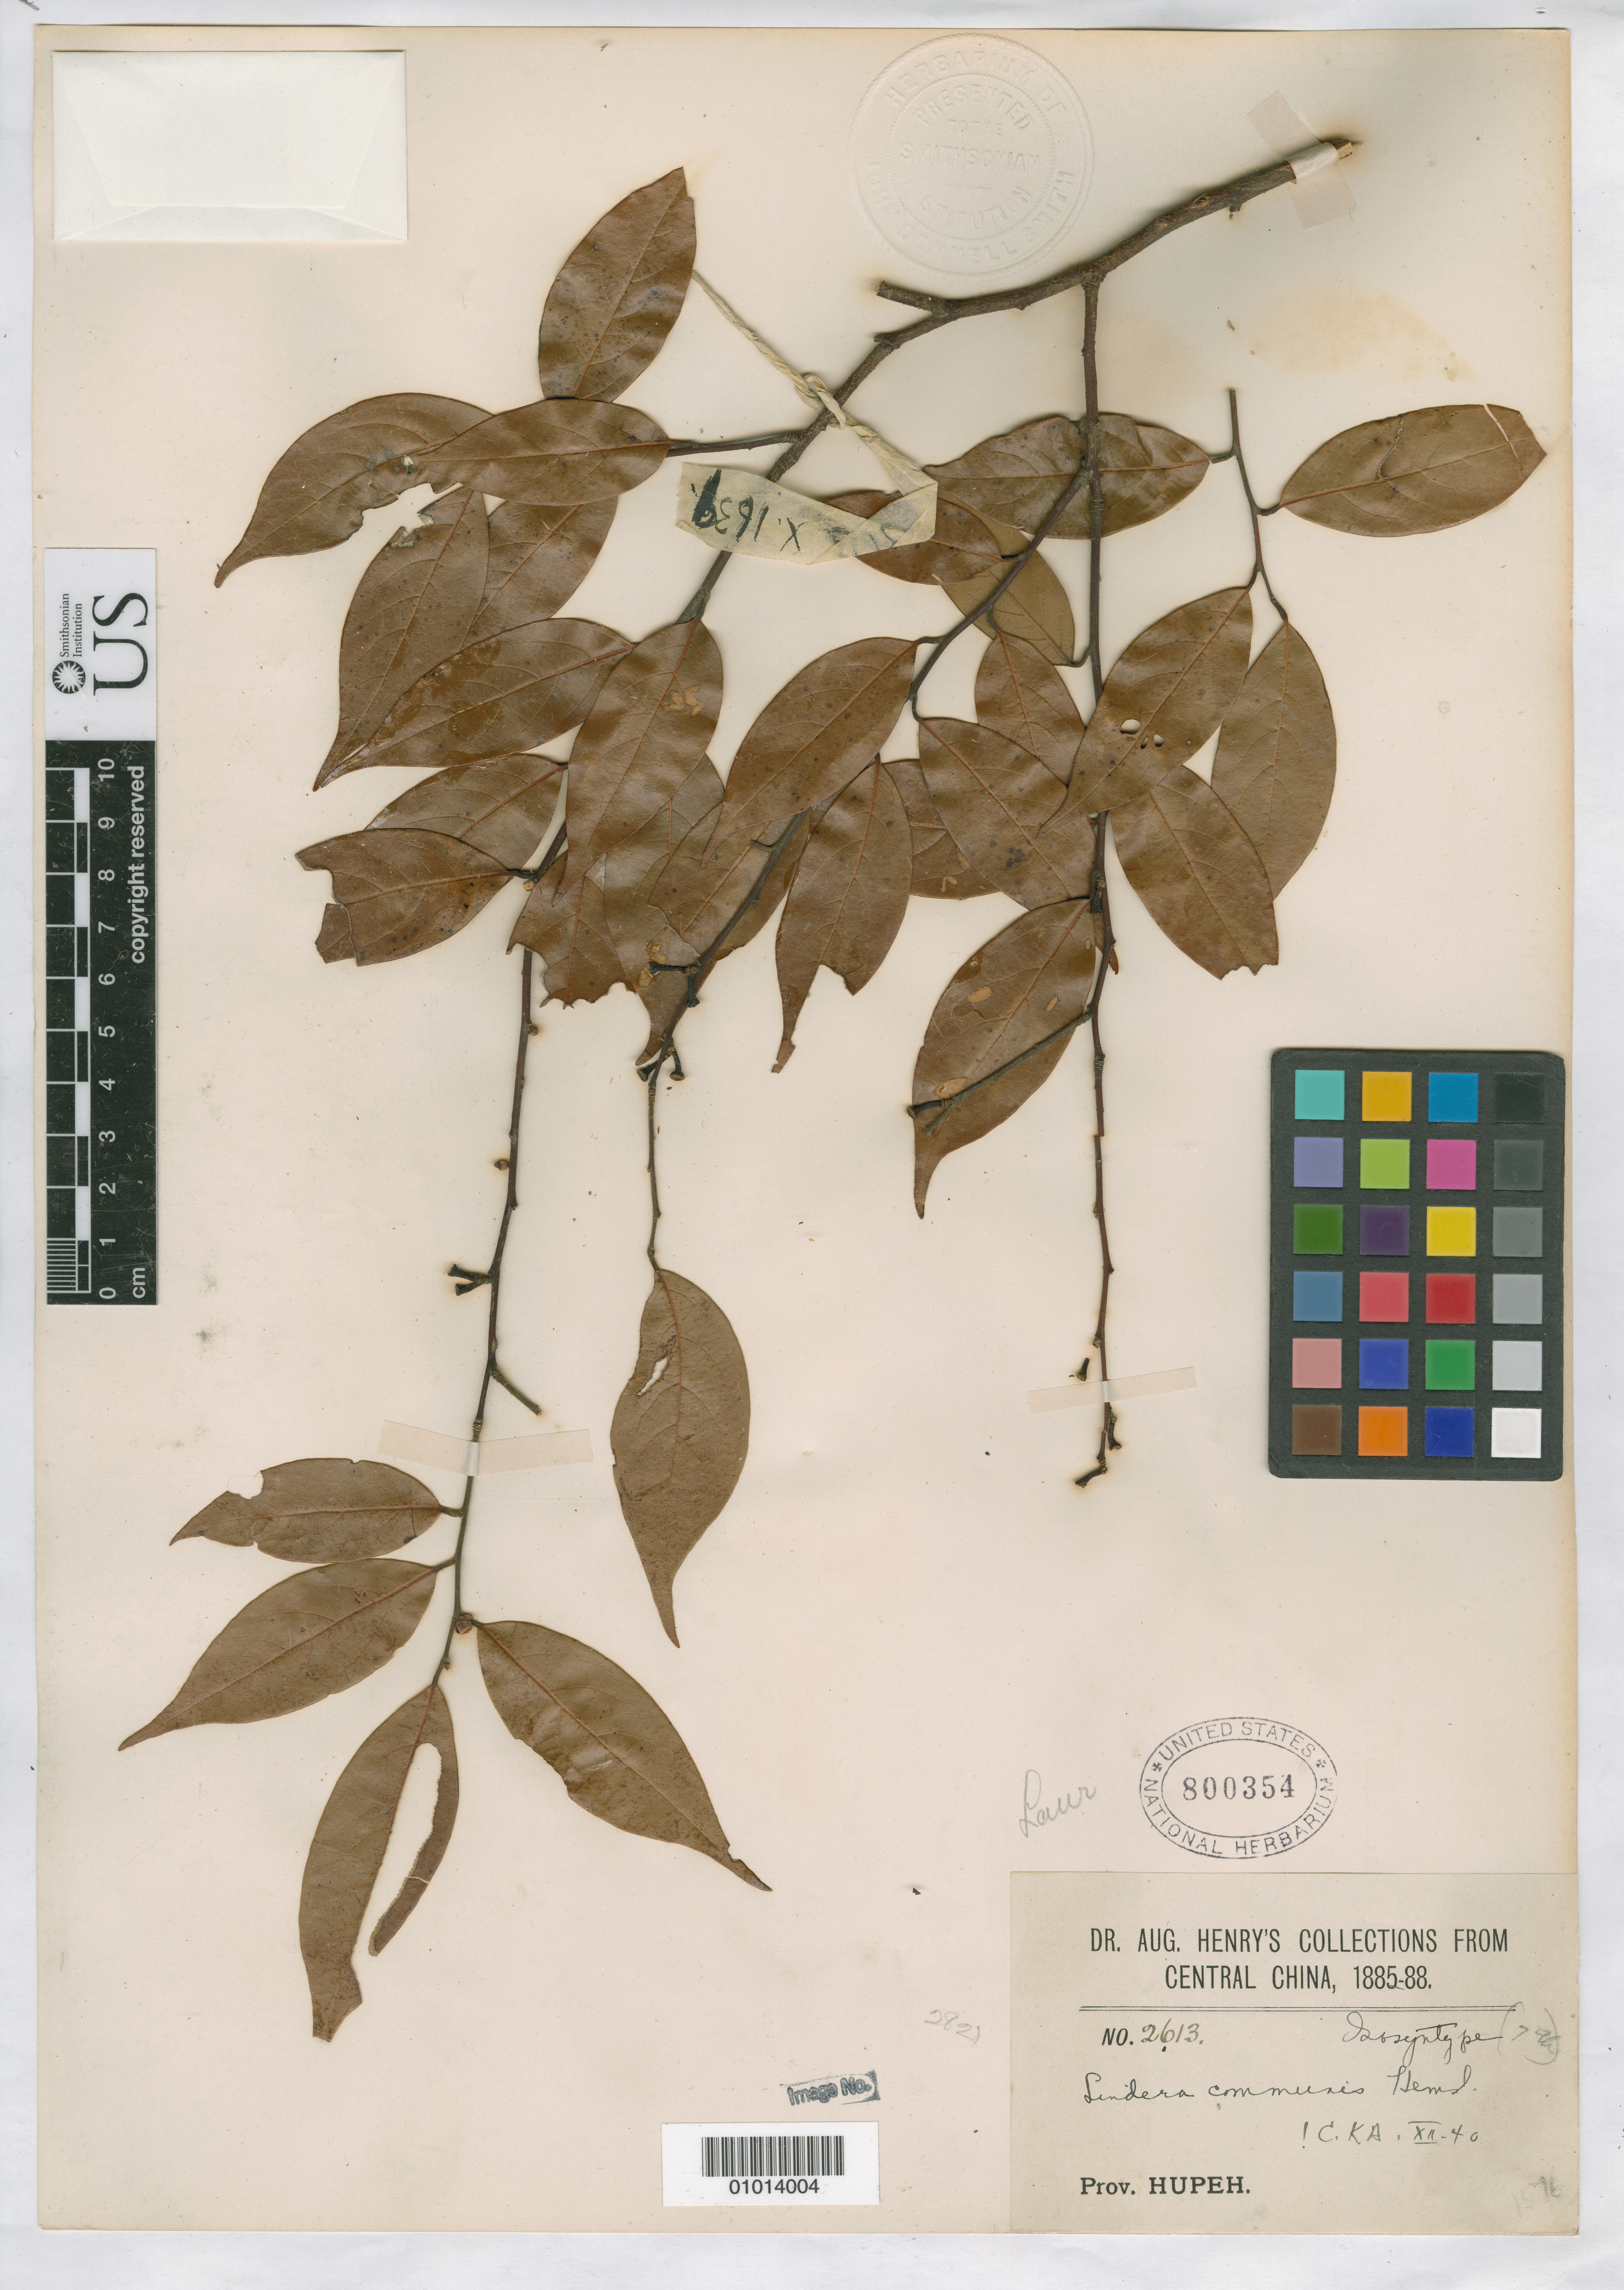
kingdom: Plantae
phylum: Tracheophyta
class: Magnoliopsida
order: Laurales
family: Lauraceae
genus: Lindera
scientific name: Lindera communis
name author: Hemsl.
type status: Isosyntype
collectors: A. Henry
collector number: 2613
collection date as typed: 1885 to 1888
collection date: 1885/1888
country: China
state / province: Hubei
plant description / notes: Specimens ex John Donnell Smith Herbarium.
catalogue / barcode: US 800354